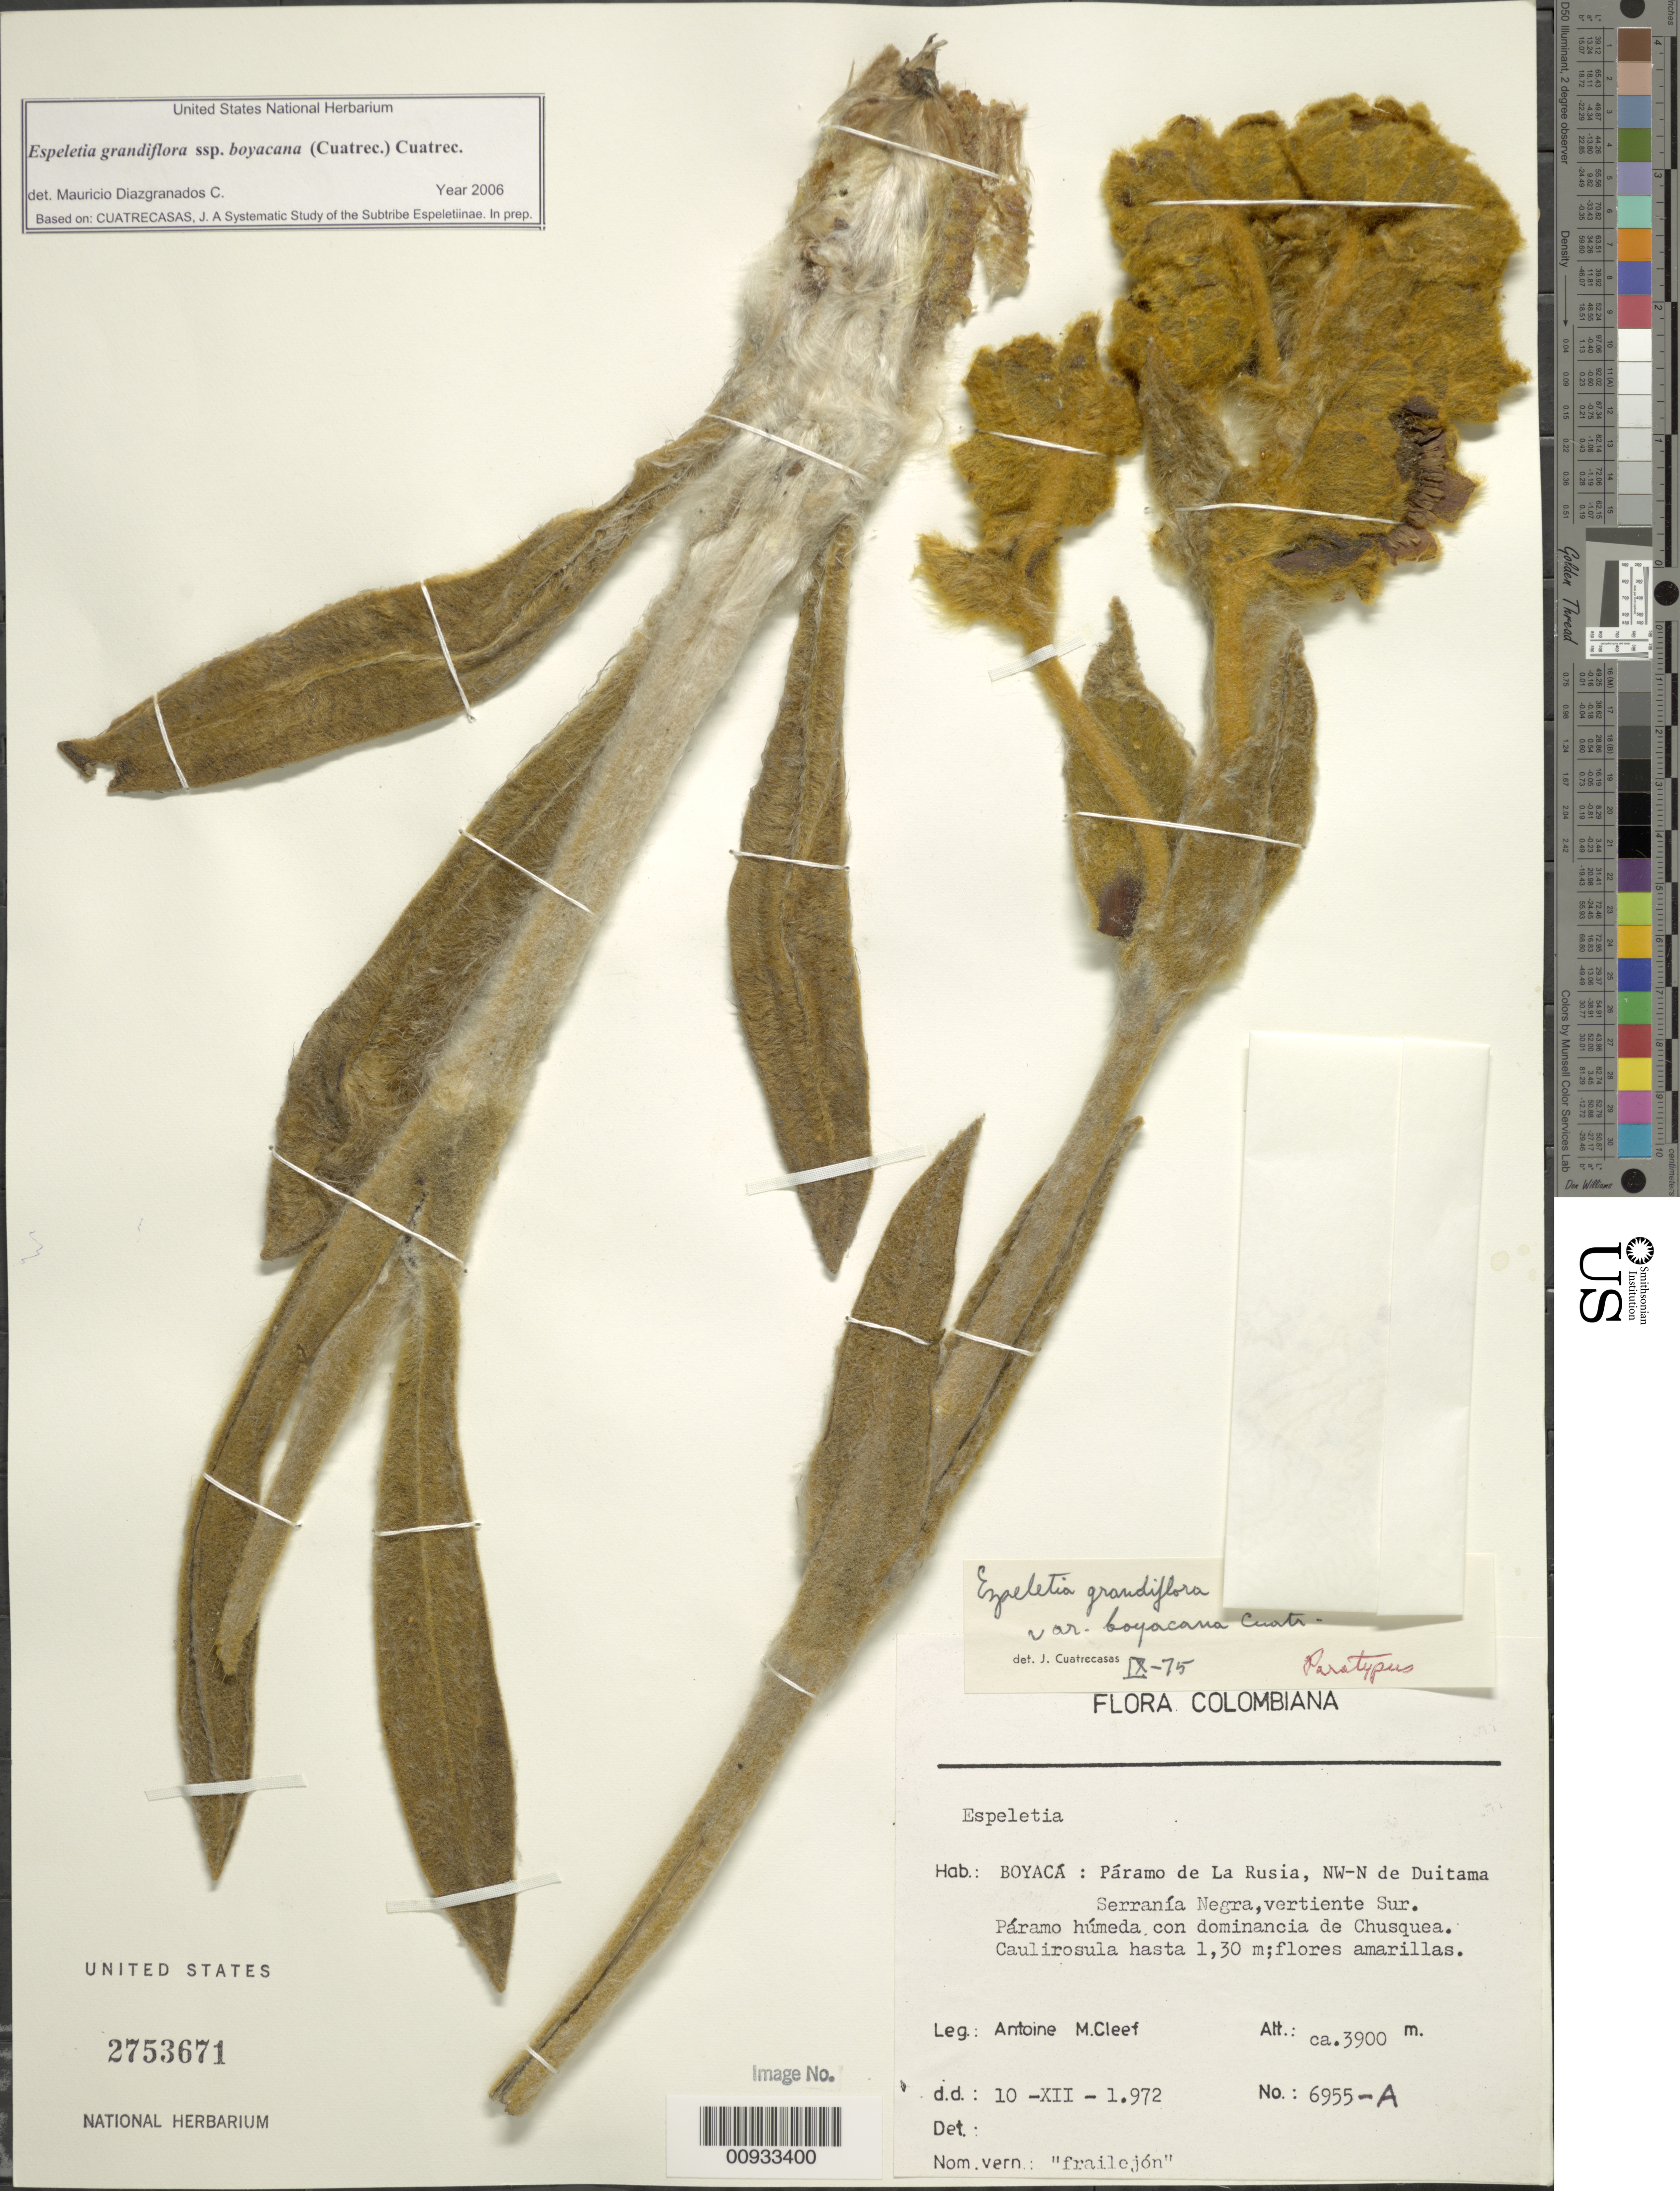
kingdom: Plantae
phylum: Tracheophyta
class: Magnoliopsida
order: Asterales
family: Asteraceae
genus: Espeletia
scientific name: Espeletia grandiflora subsp. boyacana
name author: (Cuatrec.) Cuatrec.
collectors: A. M. Cleef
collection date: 1972-12-10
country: Colombia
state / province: Boyacá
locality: Páramo de la Rusia. NW-N de Duitama. Serranía Negra, vertiente S.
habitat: Páramo húmedo con dominancia de Chusquea.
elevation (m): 3900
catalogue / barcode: US 2753671